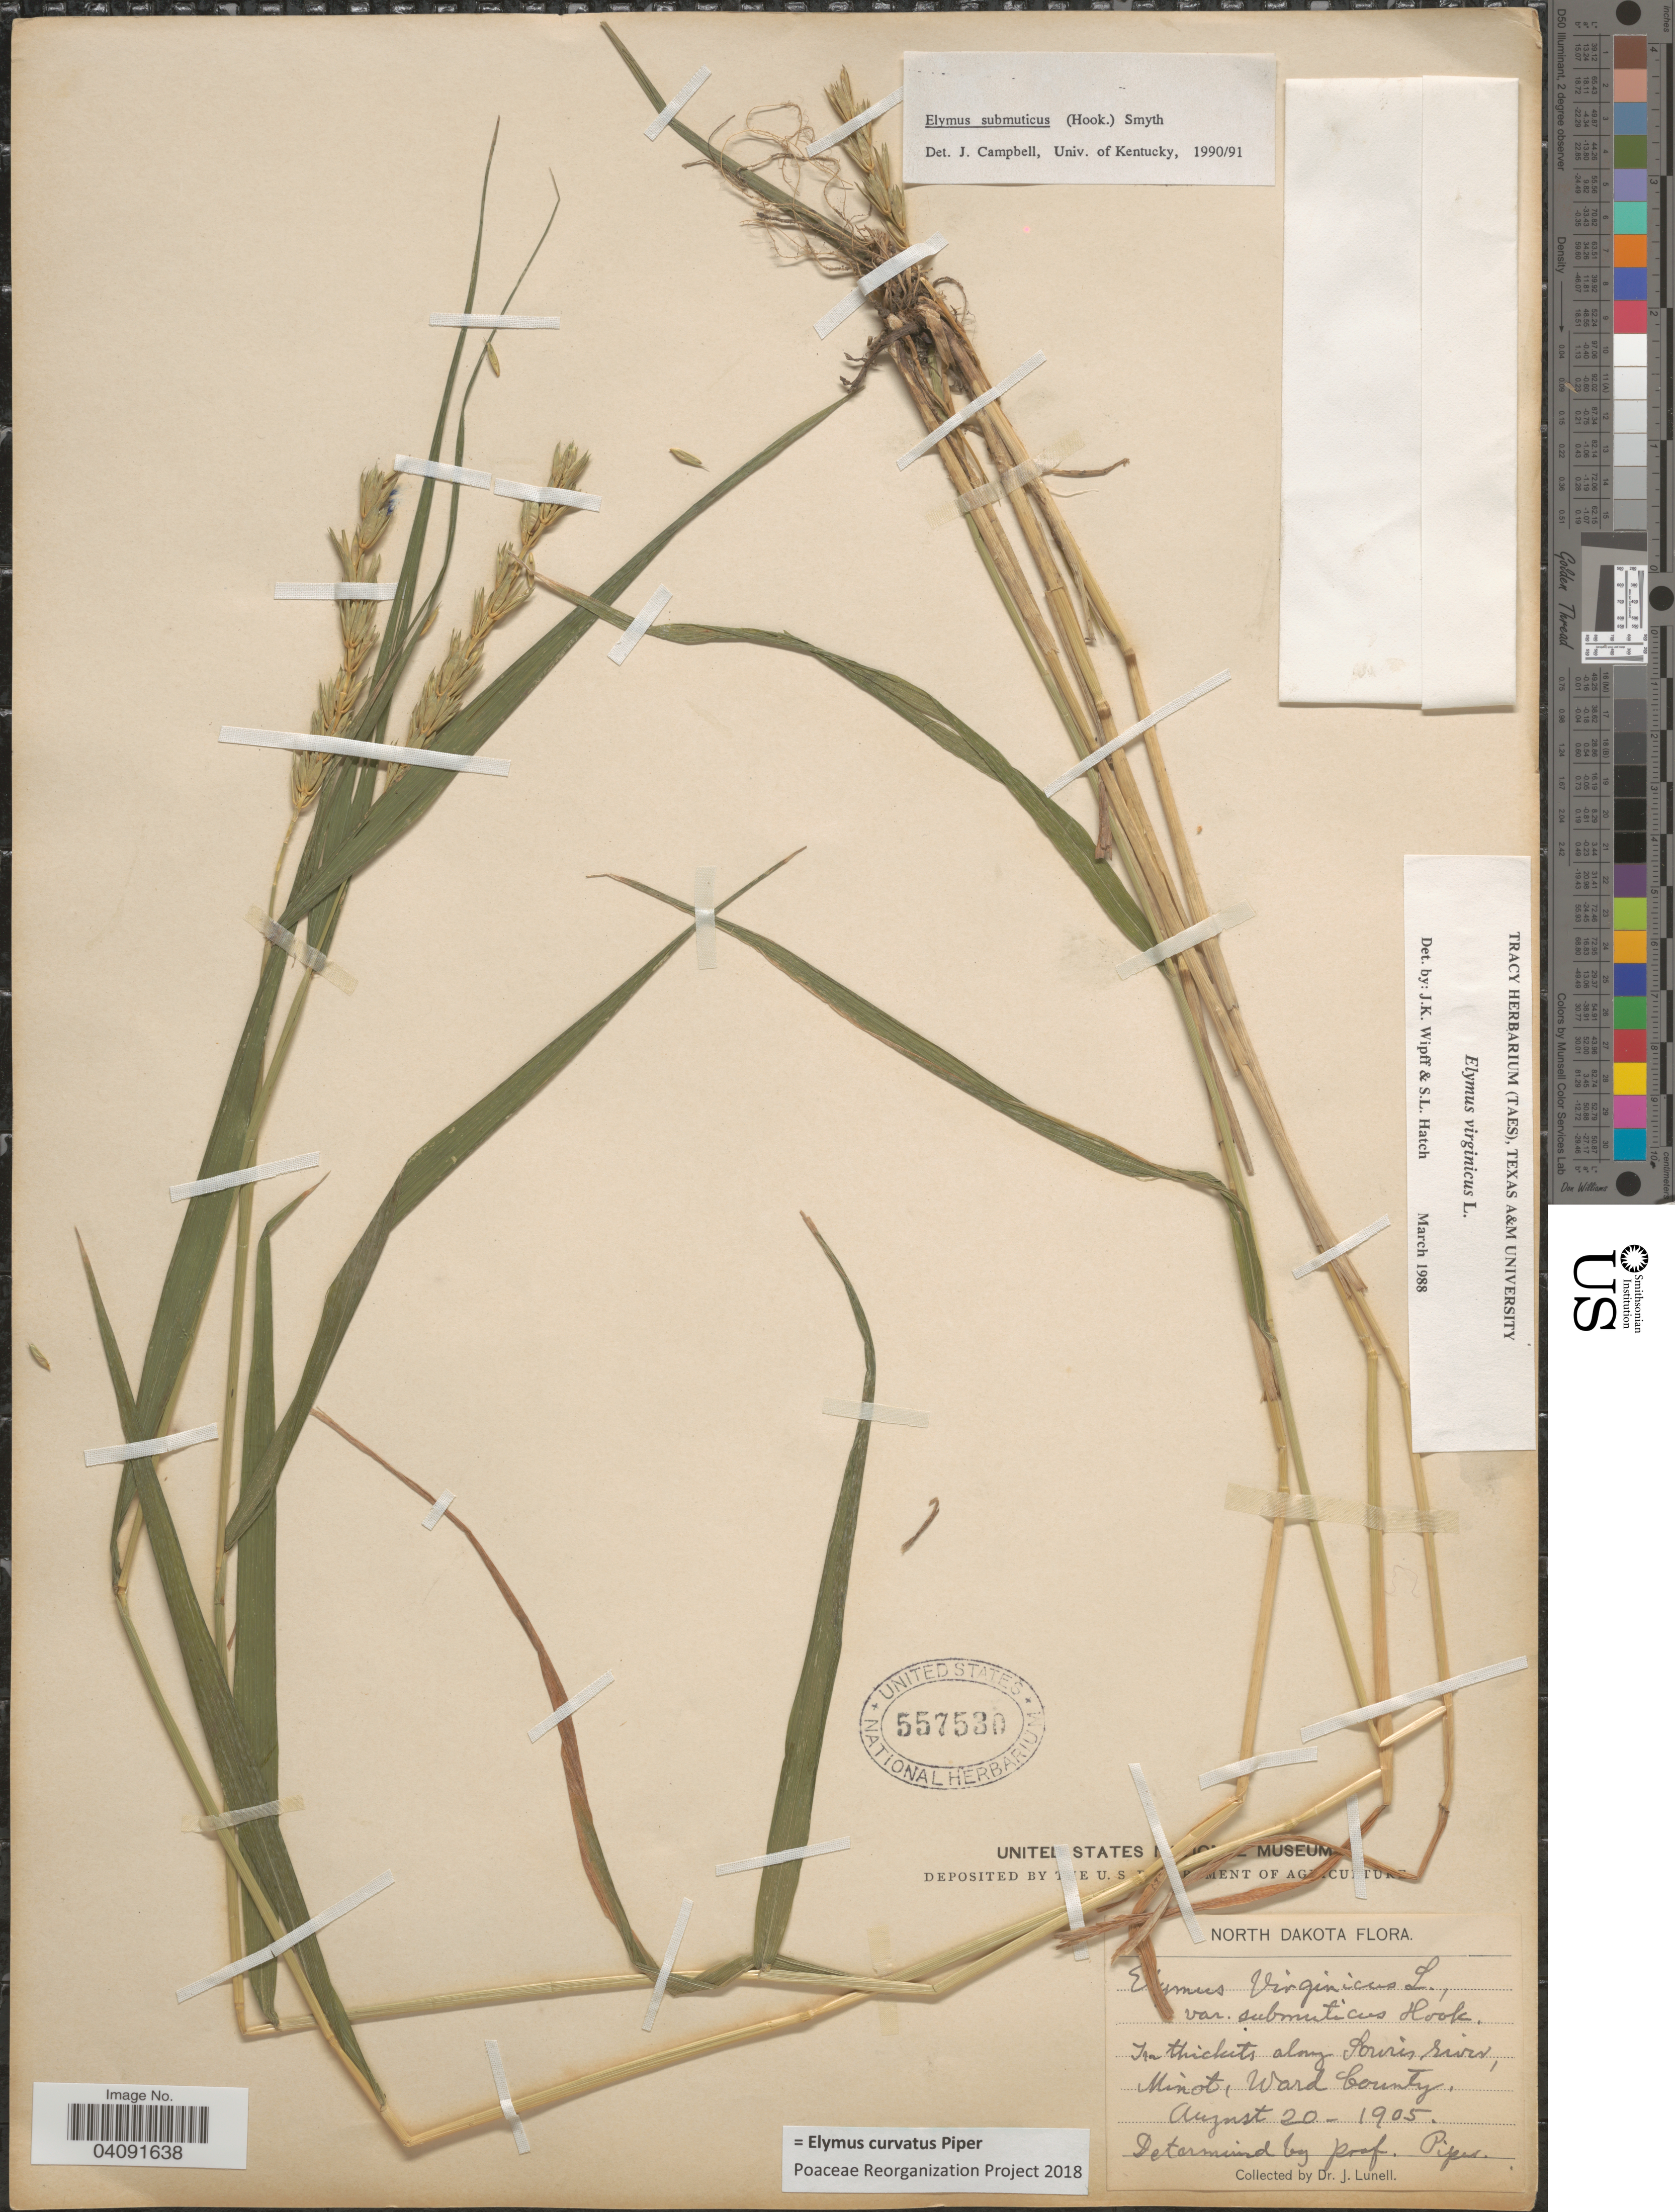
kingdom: Plantae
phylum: Tracheophyta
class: Liliopsida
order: Poales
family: Poaceae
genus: Elymus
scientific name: Elymus curvatus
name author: Piper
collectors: J. Lunell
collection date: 1905-08-20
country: United States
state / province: North Dakota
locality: In thickets along Souris river, Minot, Ward County.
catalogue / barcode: US 557530